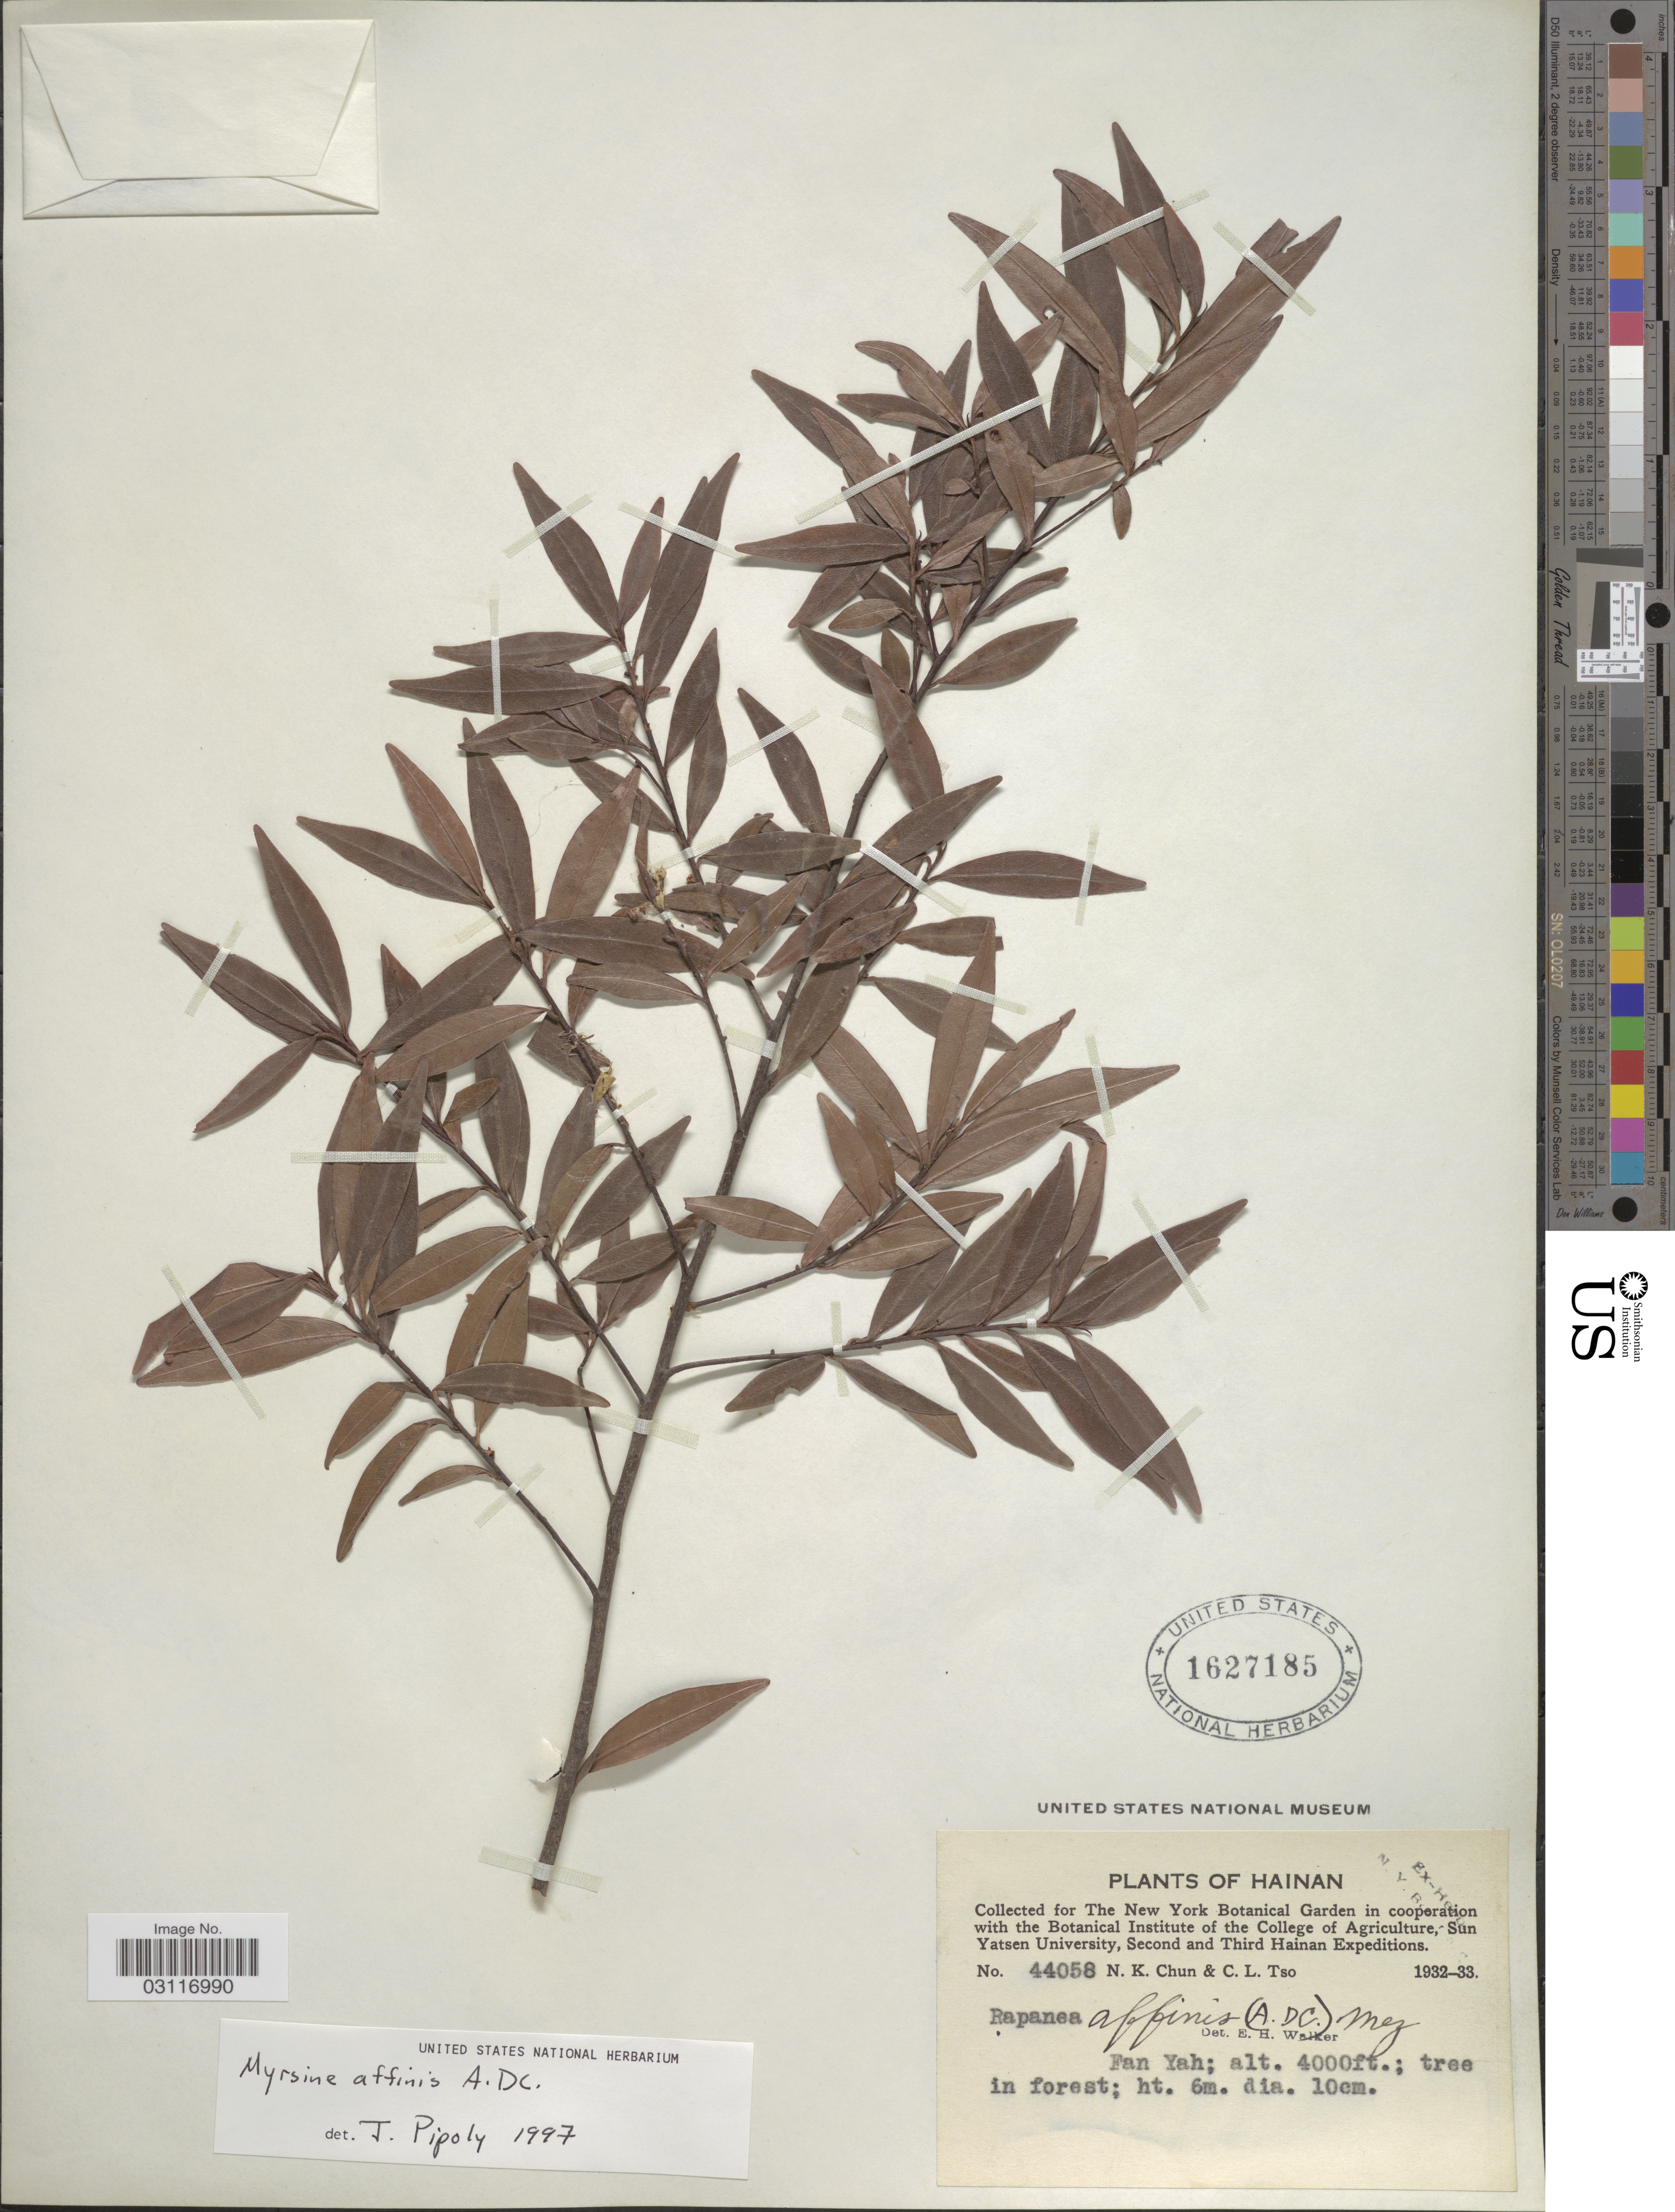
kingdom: Plantae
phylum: Tracheophyta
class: Magnoliopsida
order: Ericales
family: Primulaceae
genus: Myrsine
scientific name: Myrsine affinis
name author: A. DC.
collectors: N. K. Chun & C. Tso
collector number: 44058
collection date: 1932/1933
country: China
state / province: Hainan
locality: Fan Yah.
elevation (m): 1219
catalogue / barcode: US 1627185